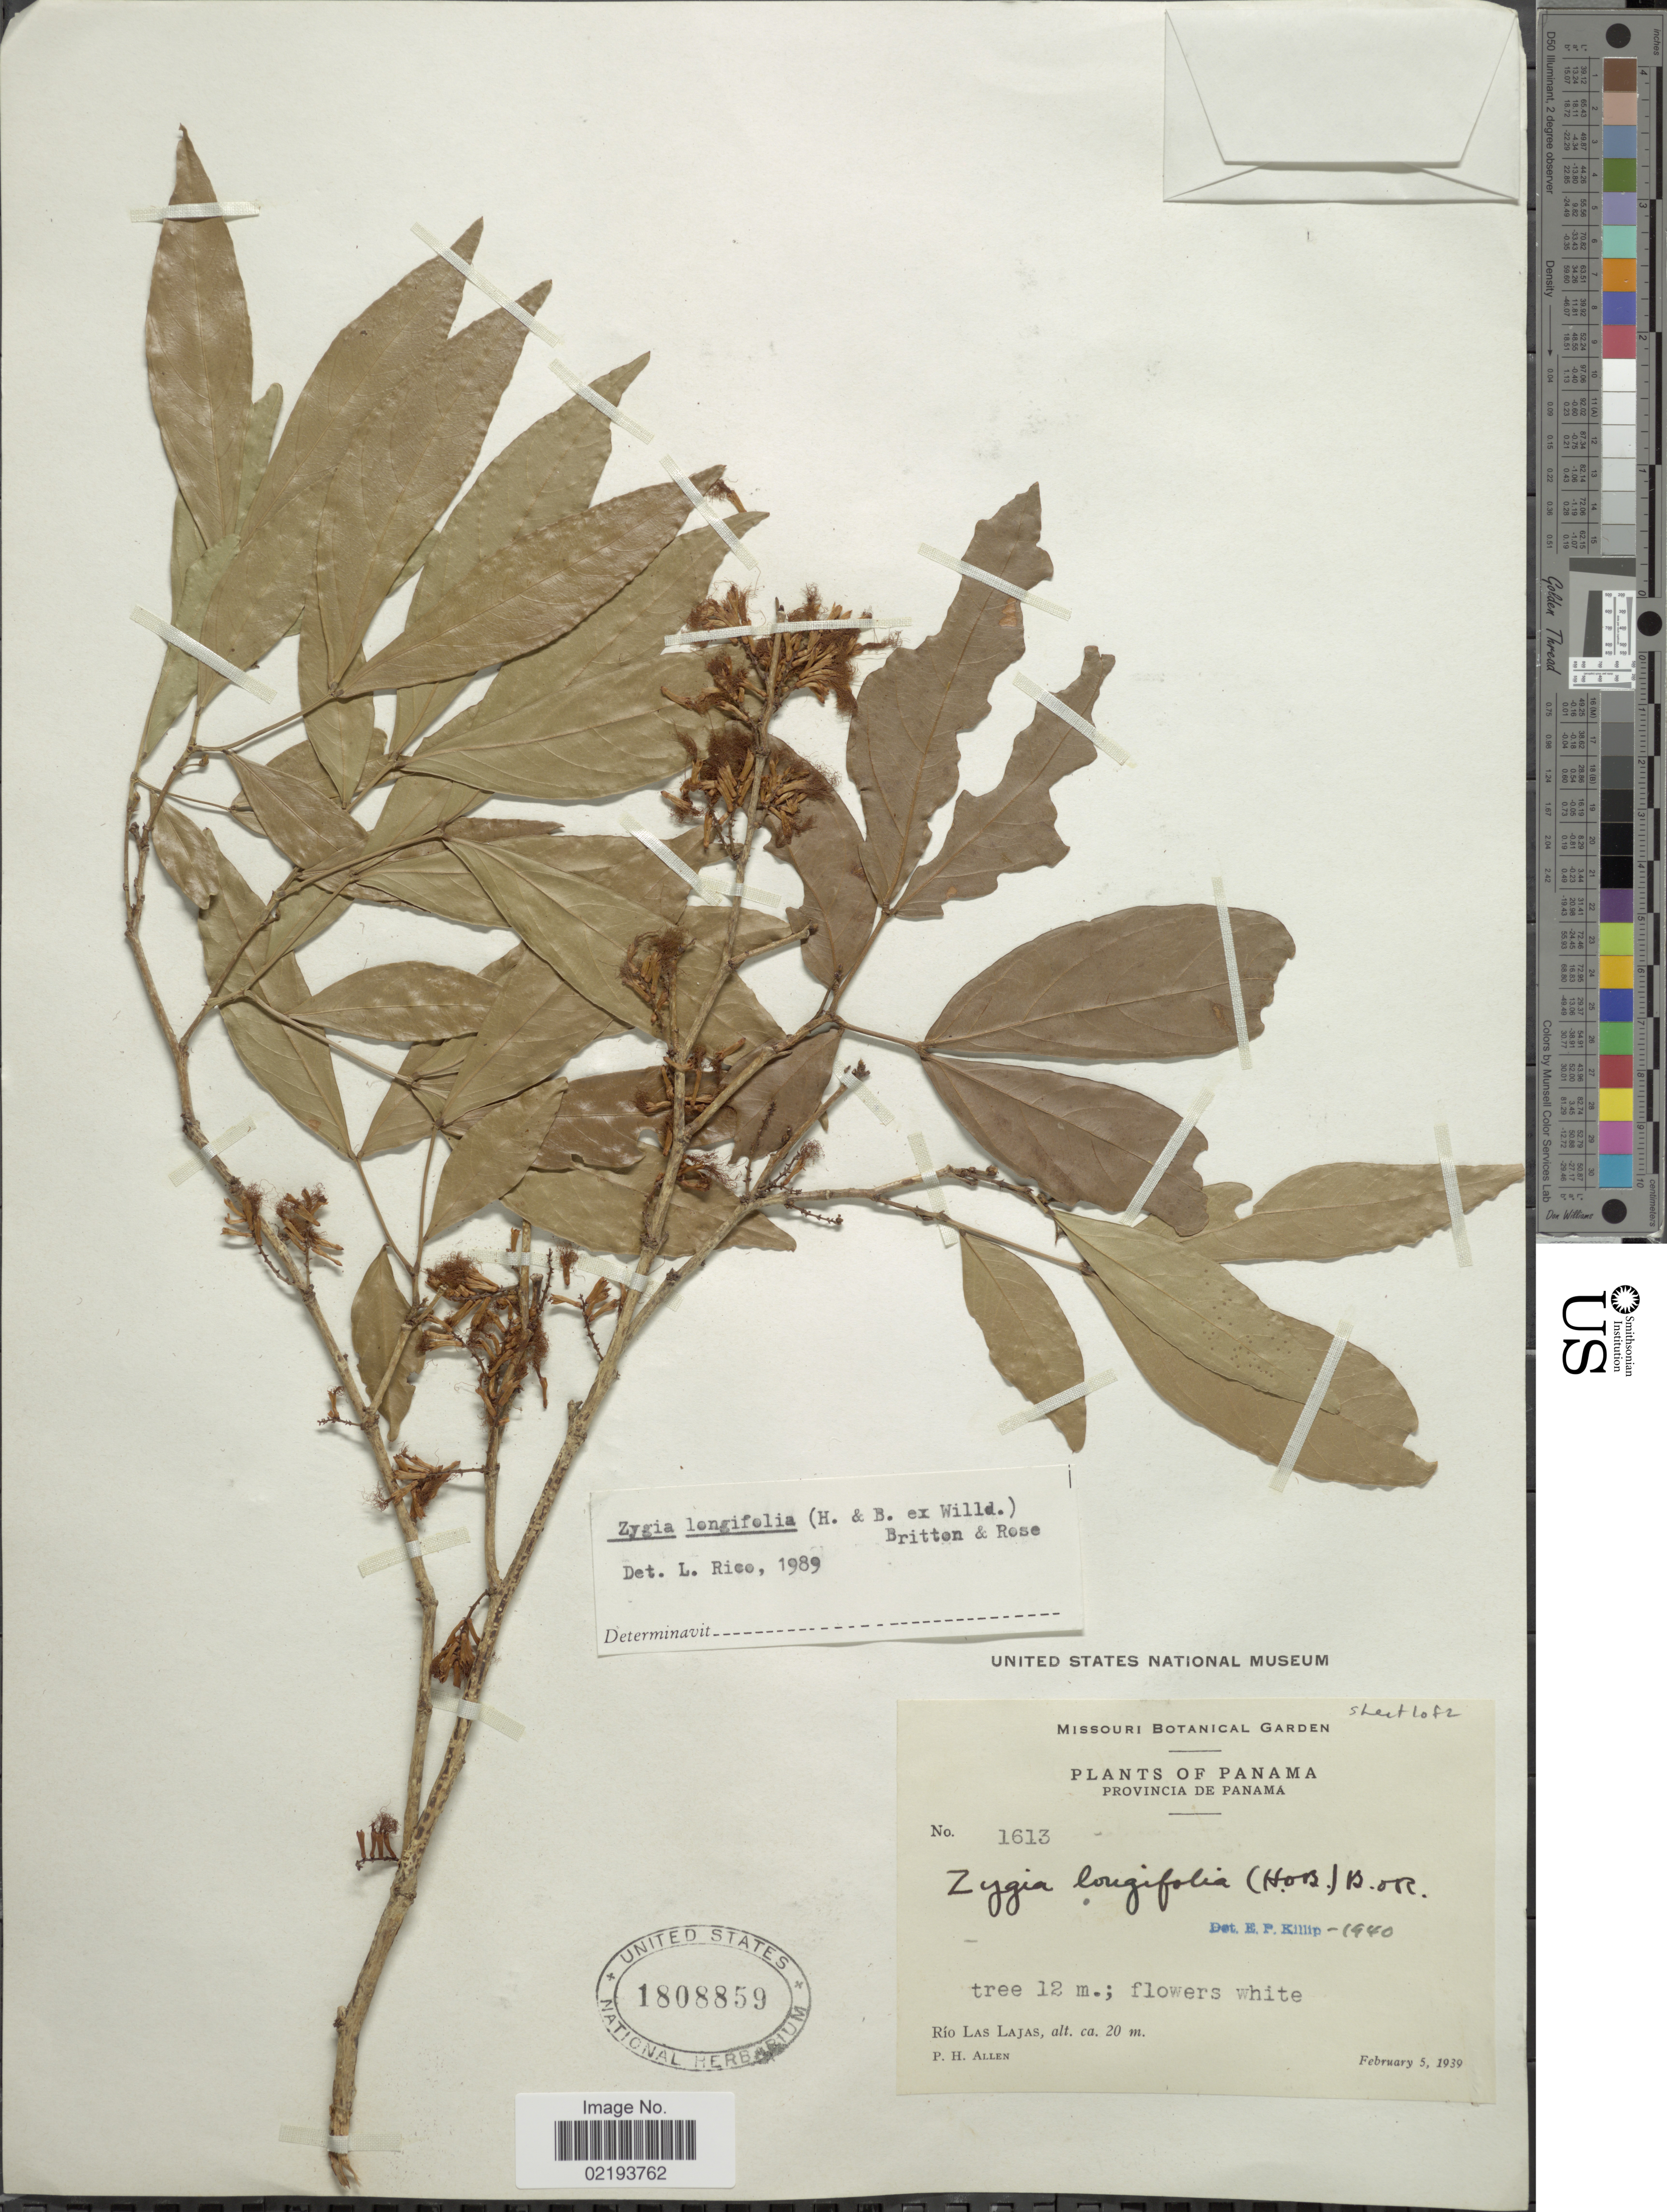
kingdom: Plantae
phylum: Tracheophyta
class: Magnoliopsida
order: Fabales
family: Fabaceae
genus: Zygia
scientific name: Zygia longifolia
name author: (Willd.) Britton & Rose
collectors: P. H. Allen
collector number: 1613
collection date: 1939-02-05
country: Panama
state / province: Panamá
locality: Río Las Lajas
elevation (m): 20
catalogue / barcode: US 1808859